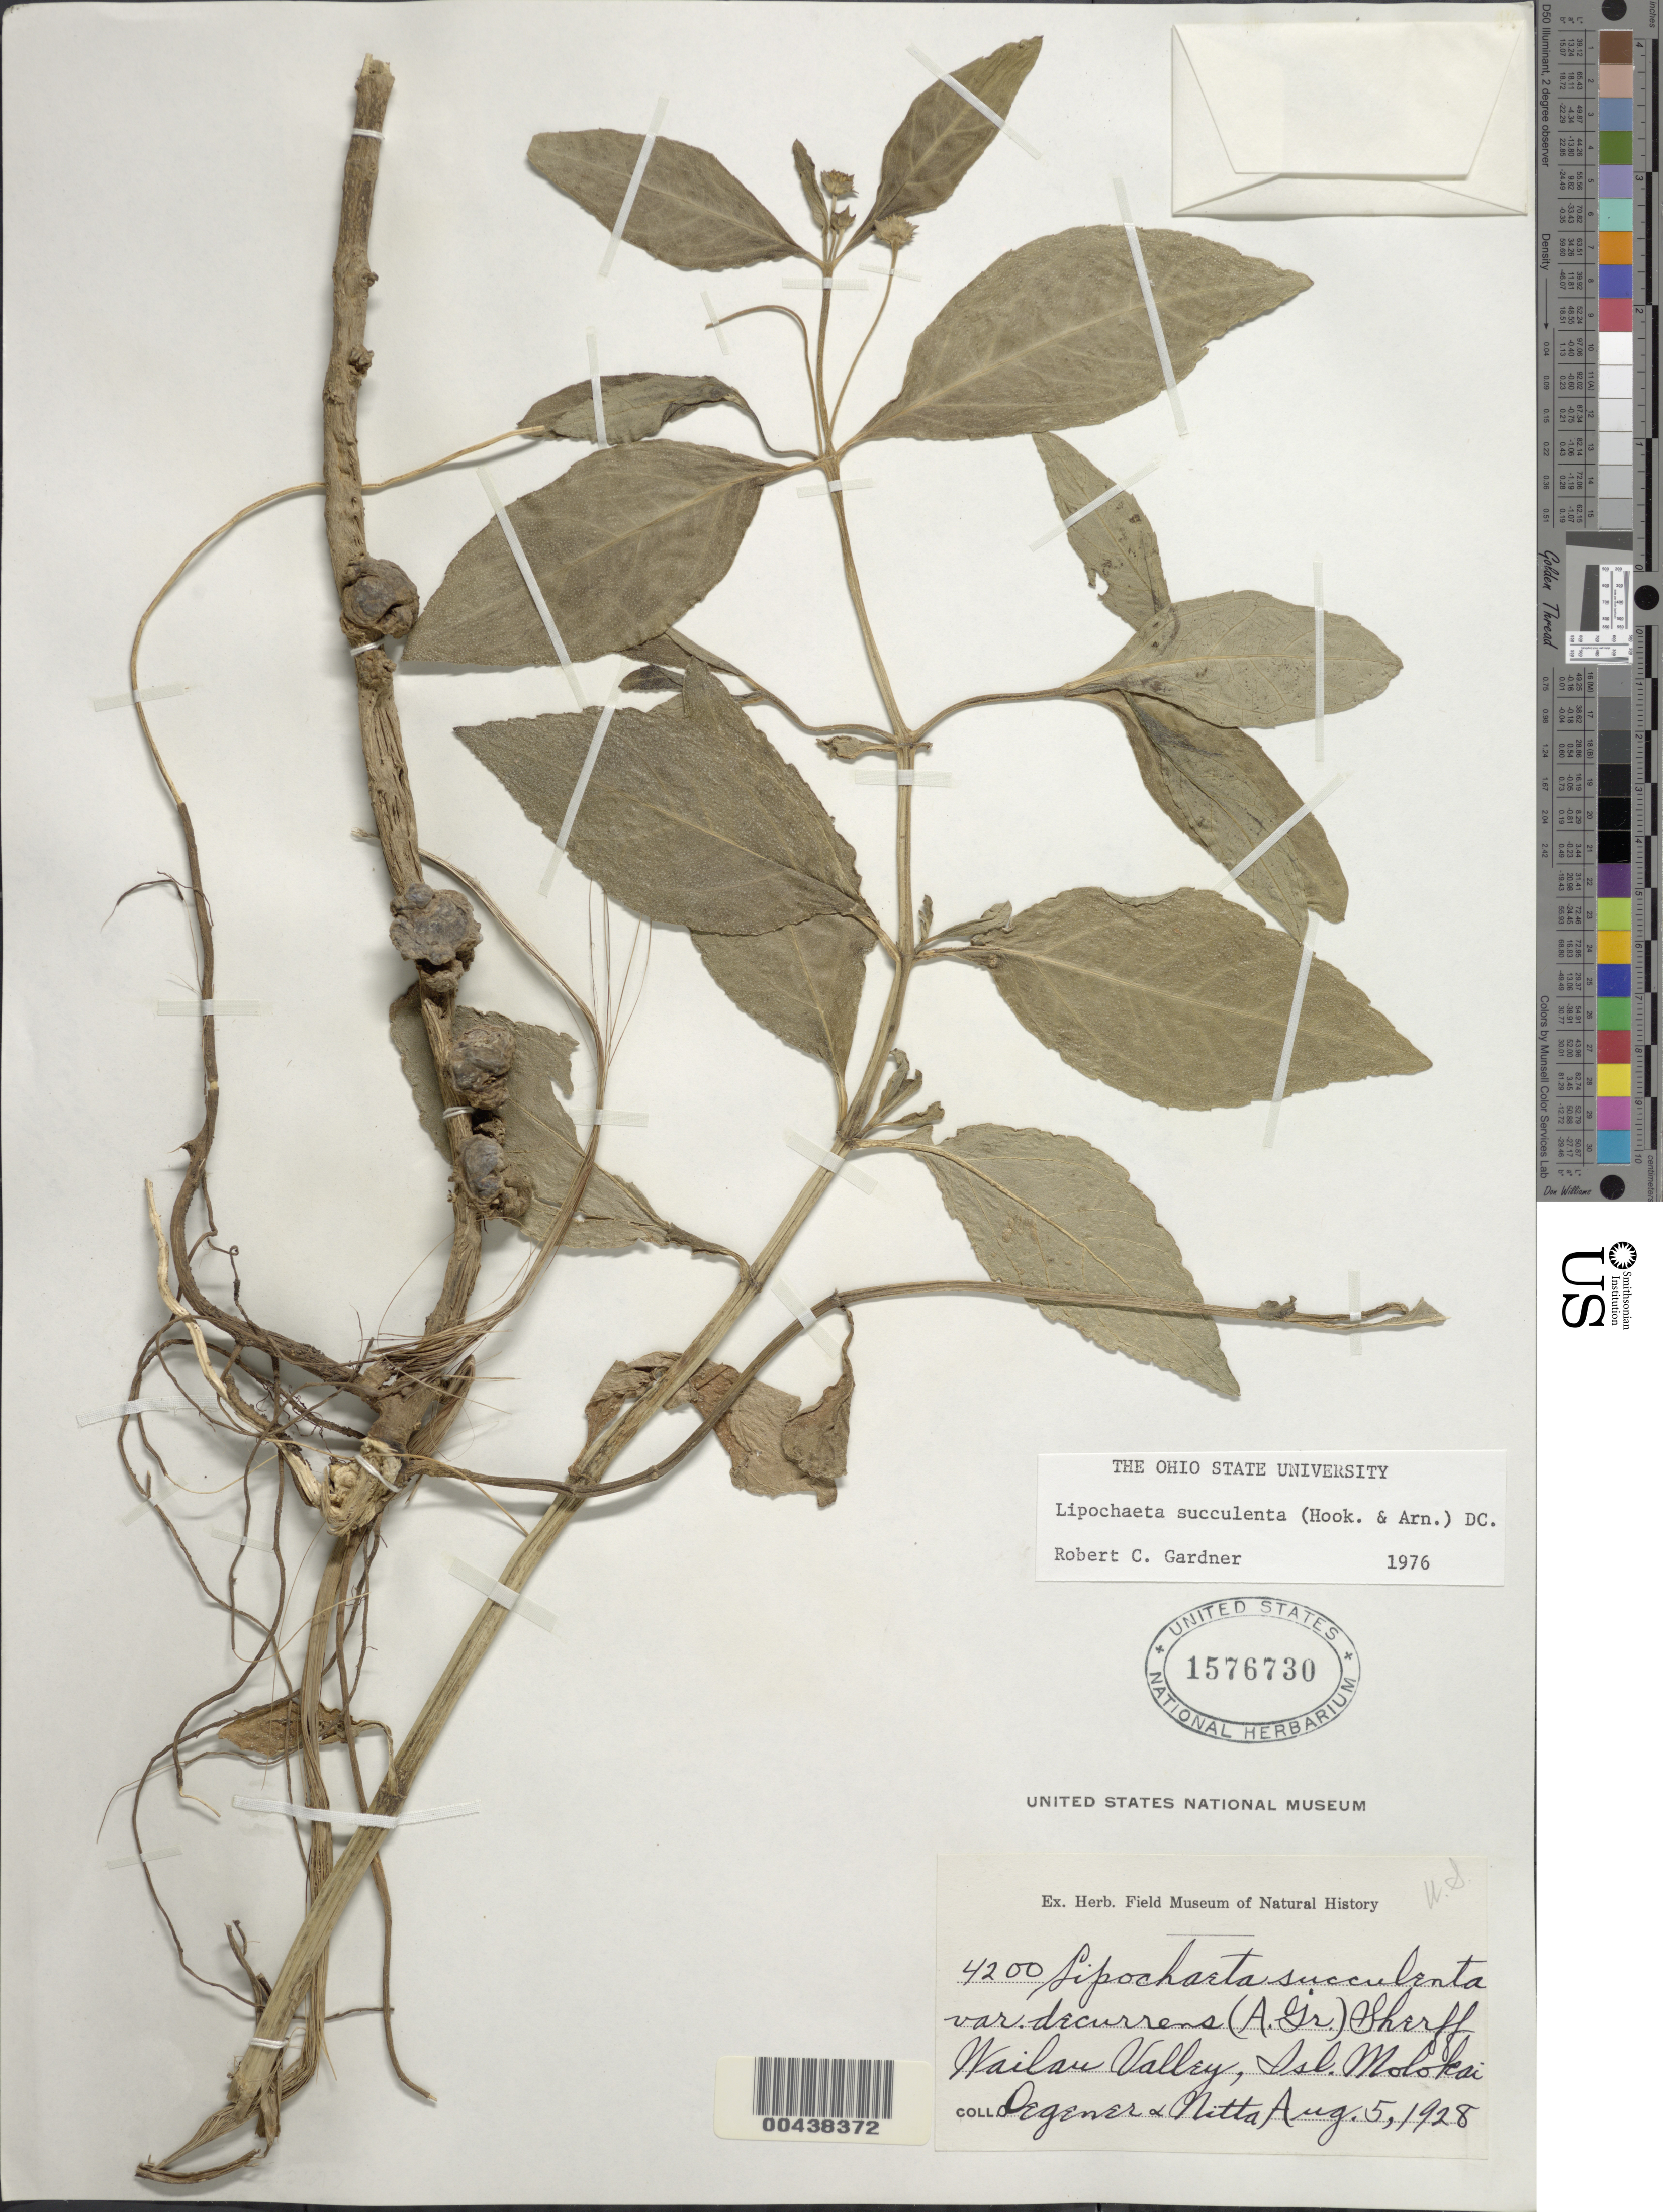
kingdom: Plantae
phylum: Tracheophyta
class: Magnoliopsida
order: Asterales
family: Asteraceae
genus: Lipochaeta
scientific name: Lipochaeta succulenta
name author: (Hook. & Arn.) DC.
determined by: Gardner, R. C.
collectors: O. Degener & Nitta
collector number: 4200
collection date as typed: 5 Aug 1928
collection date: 1928-08-05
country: United States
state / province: Hawaii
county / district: Maui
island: Moloka'i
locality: Wailau Valley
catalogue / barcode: US 1576730